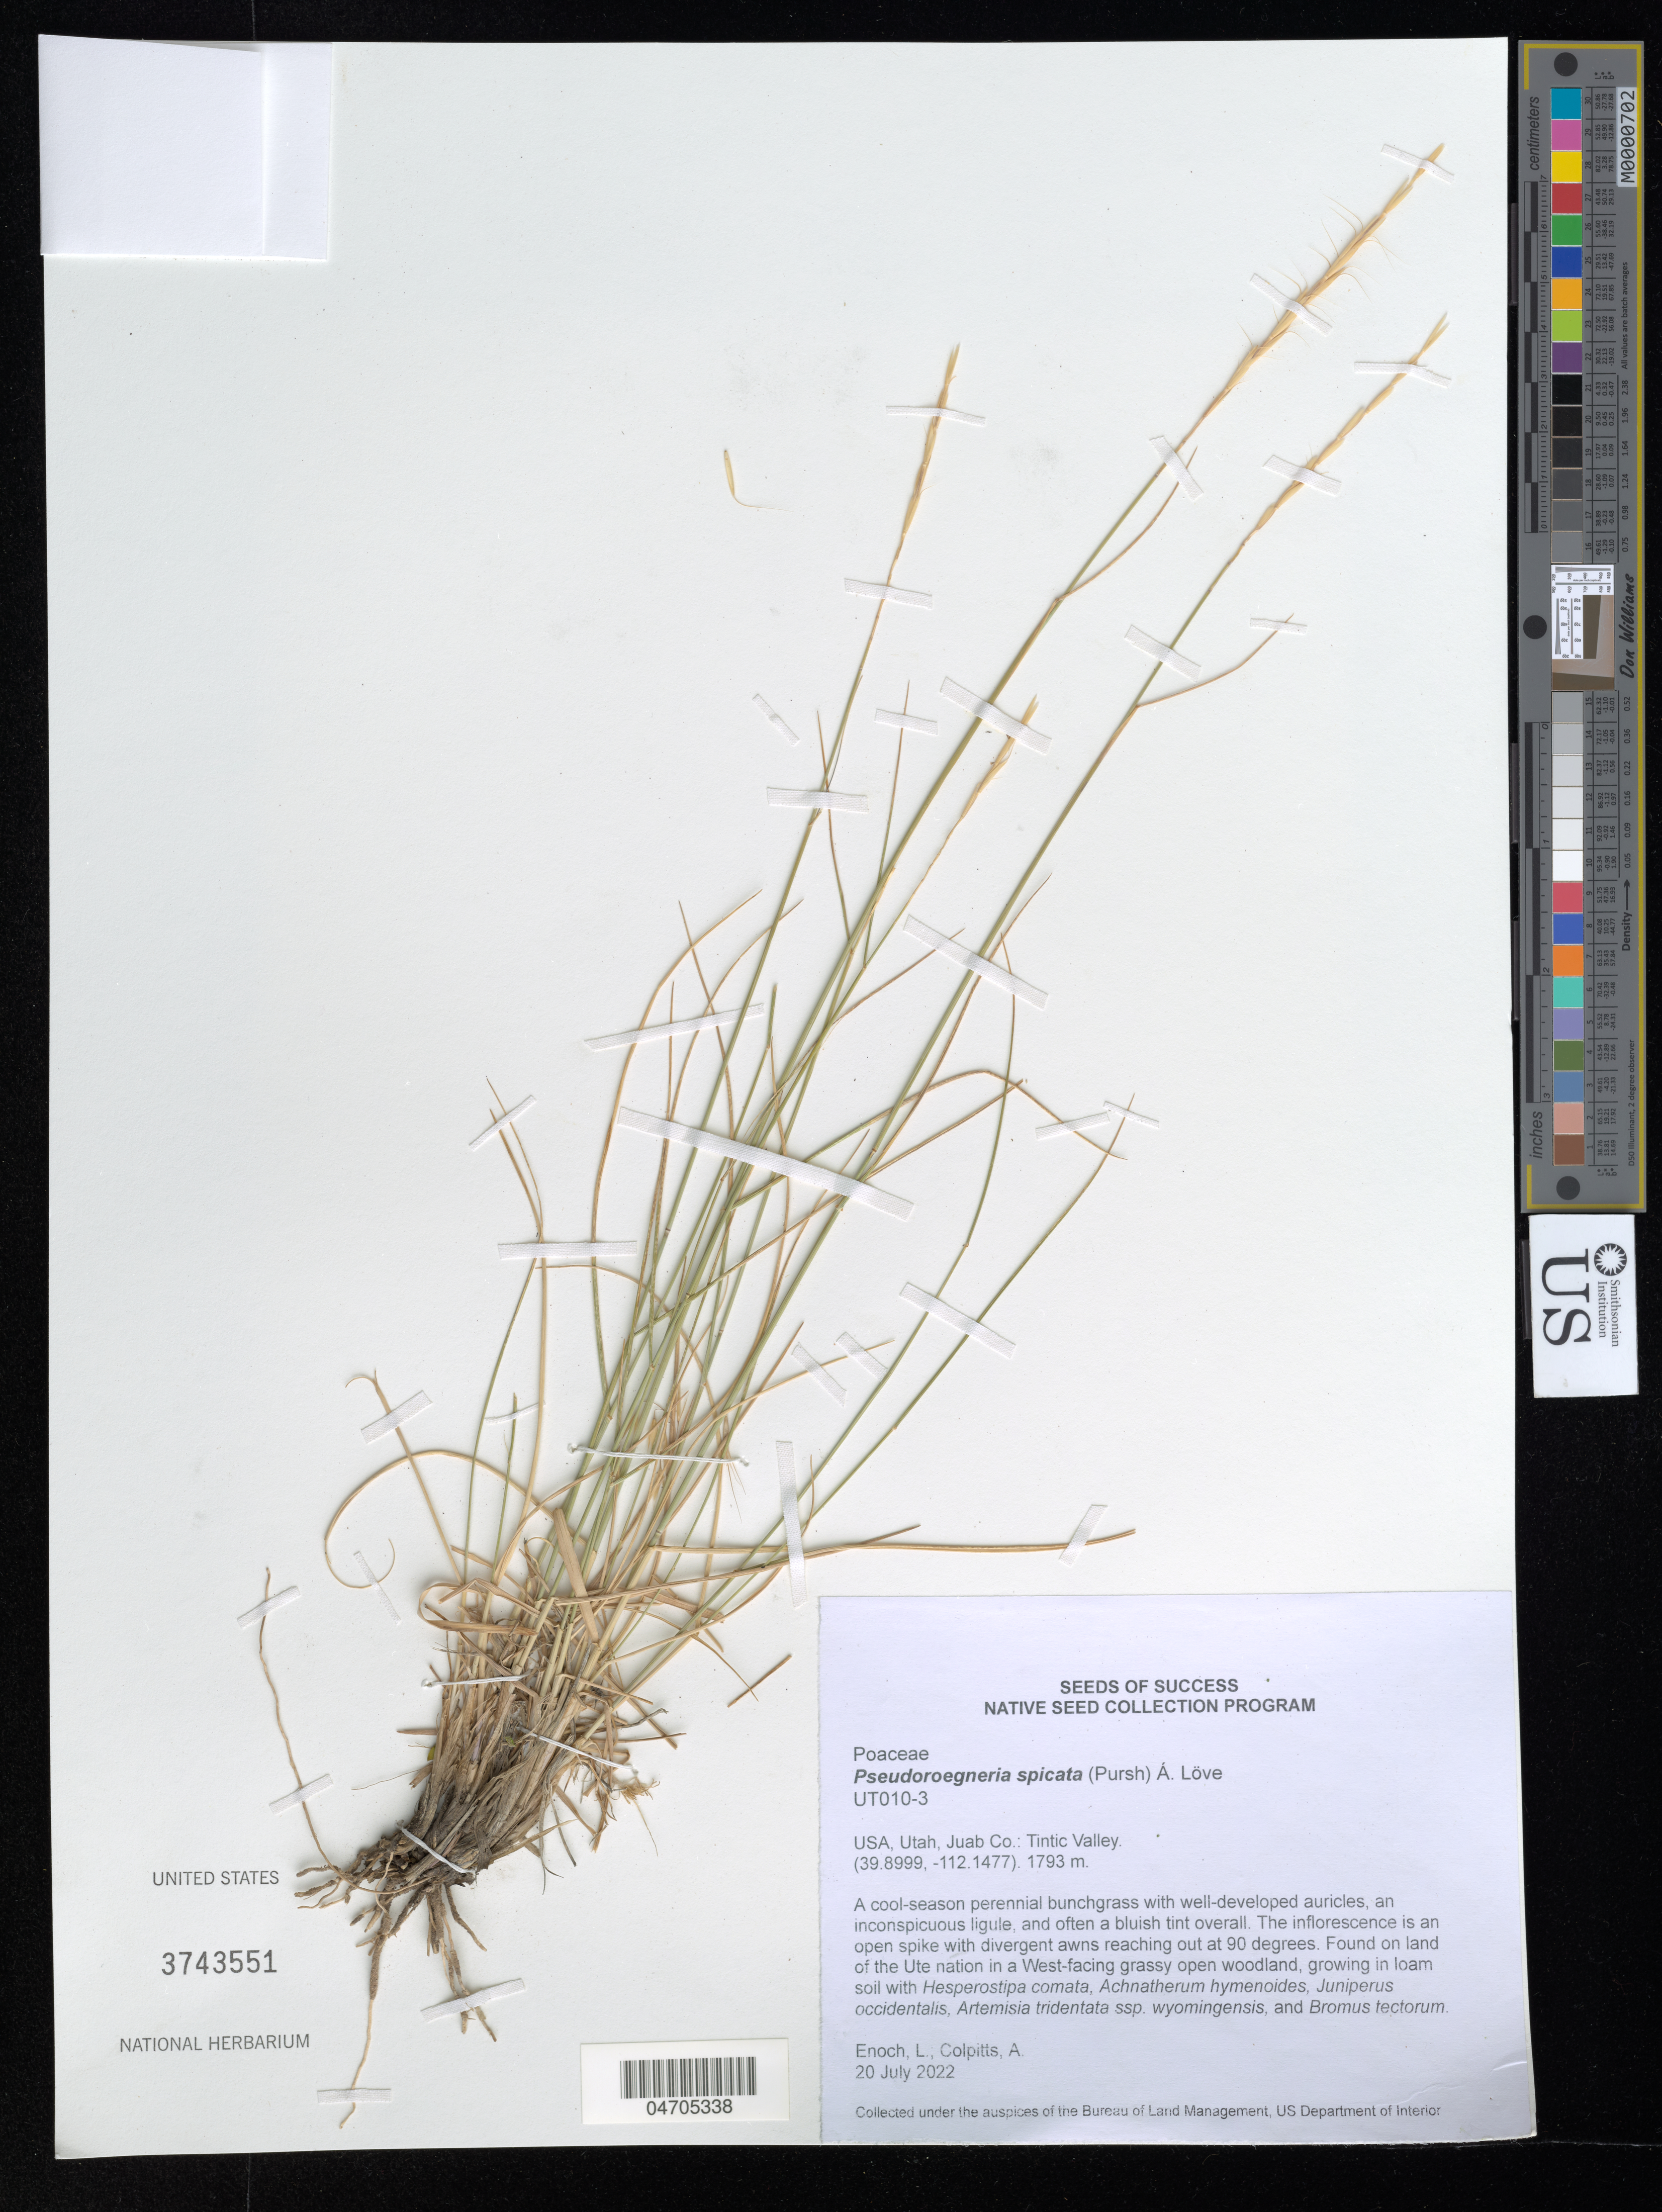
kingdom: Plantae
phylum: Tracheophyta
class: Liliopsida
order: Poales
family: Poaceae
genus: Pseudoroegneria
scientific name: Pseudoroegneria spicata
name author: (Pursh) Á. Löve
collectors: L. Enoch & A. Colpitts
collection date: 2022-07-20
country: United States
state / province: Utah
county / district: Juab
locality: Juab Co.: Tintic Valley.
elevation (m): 1793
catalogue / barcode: US 3743551